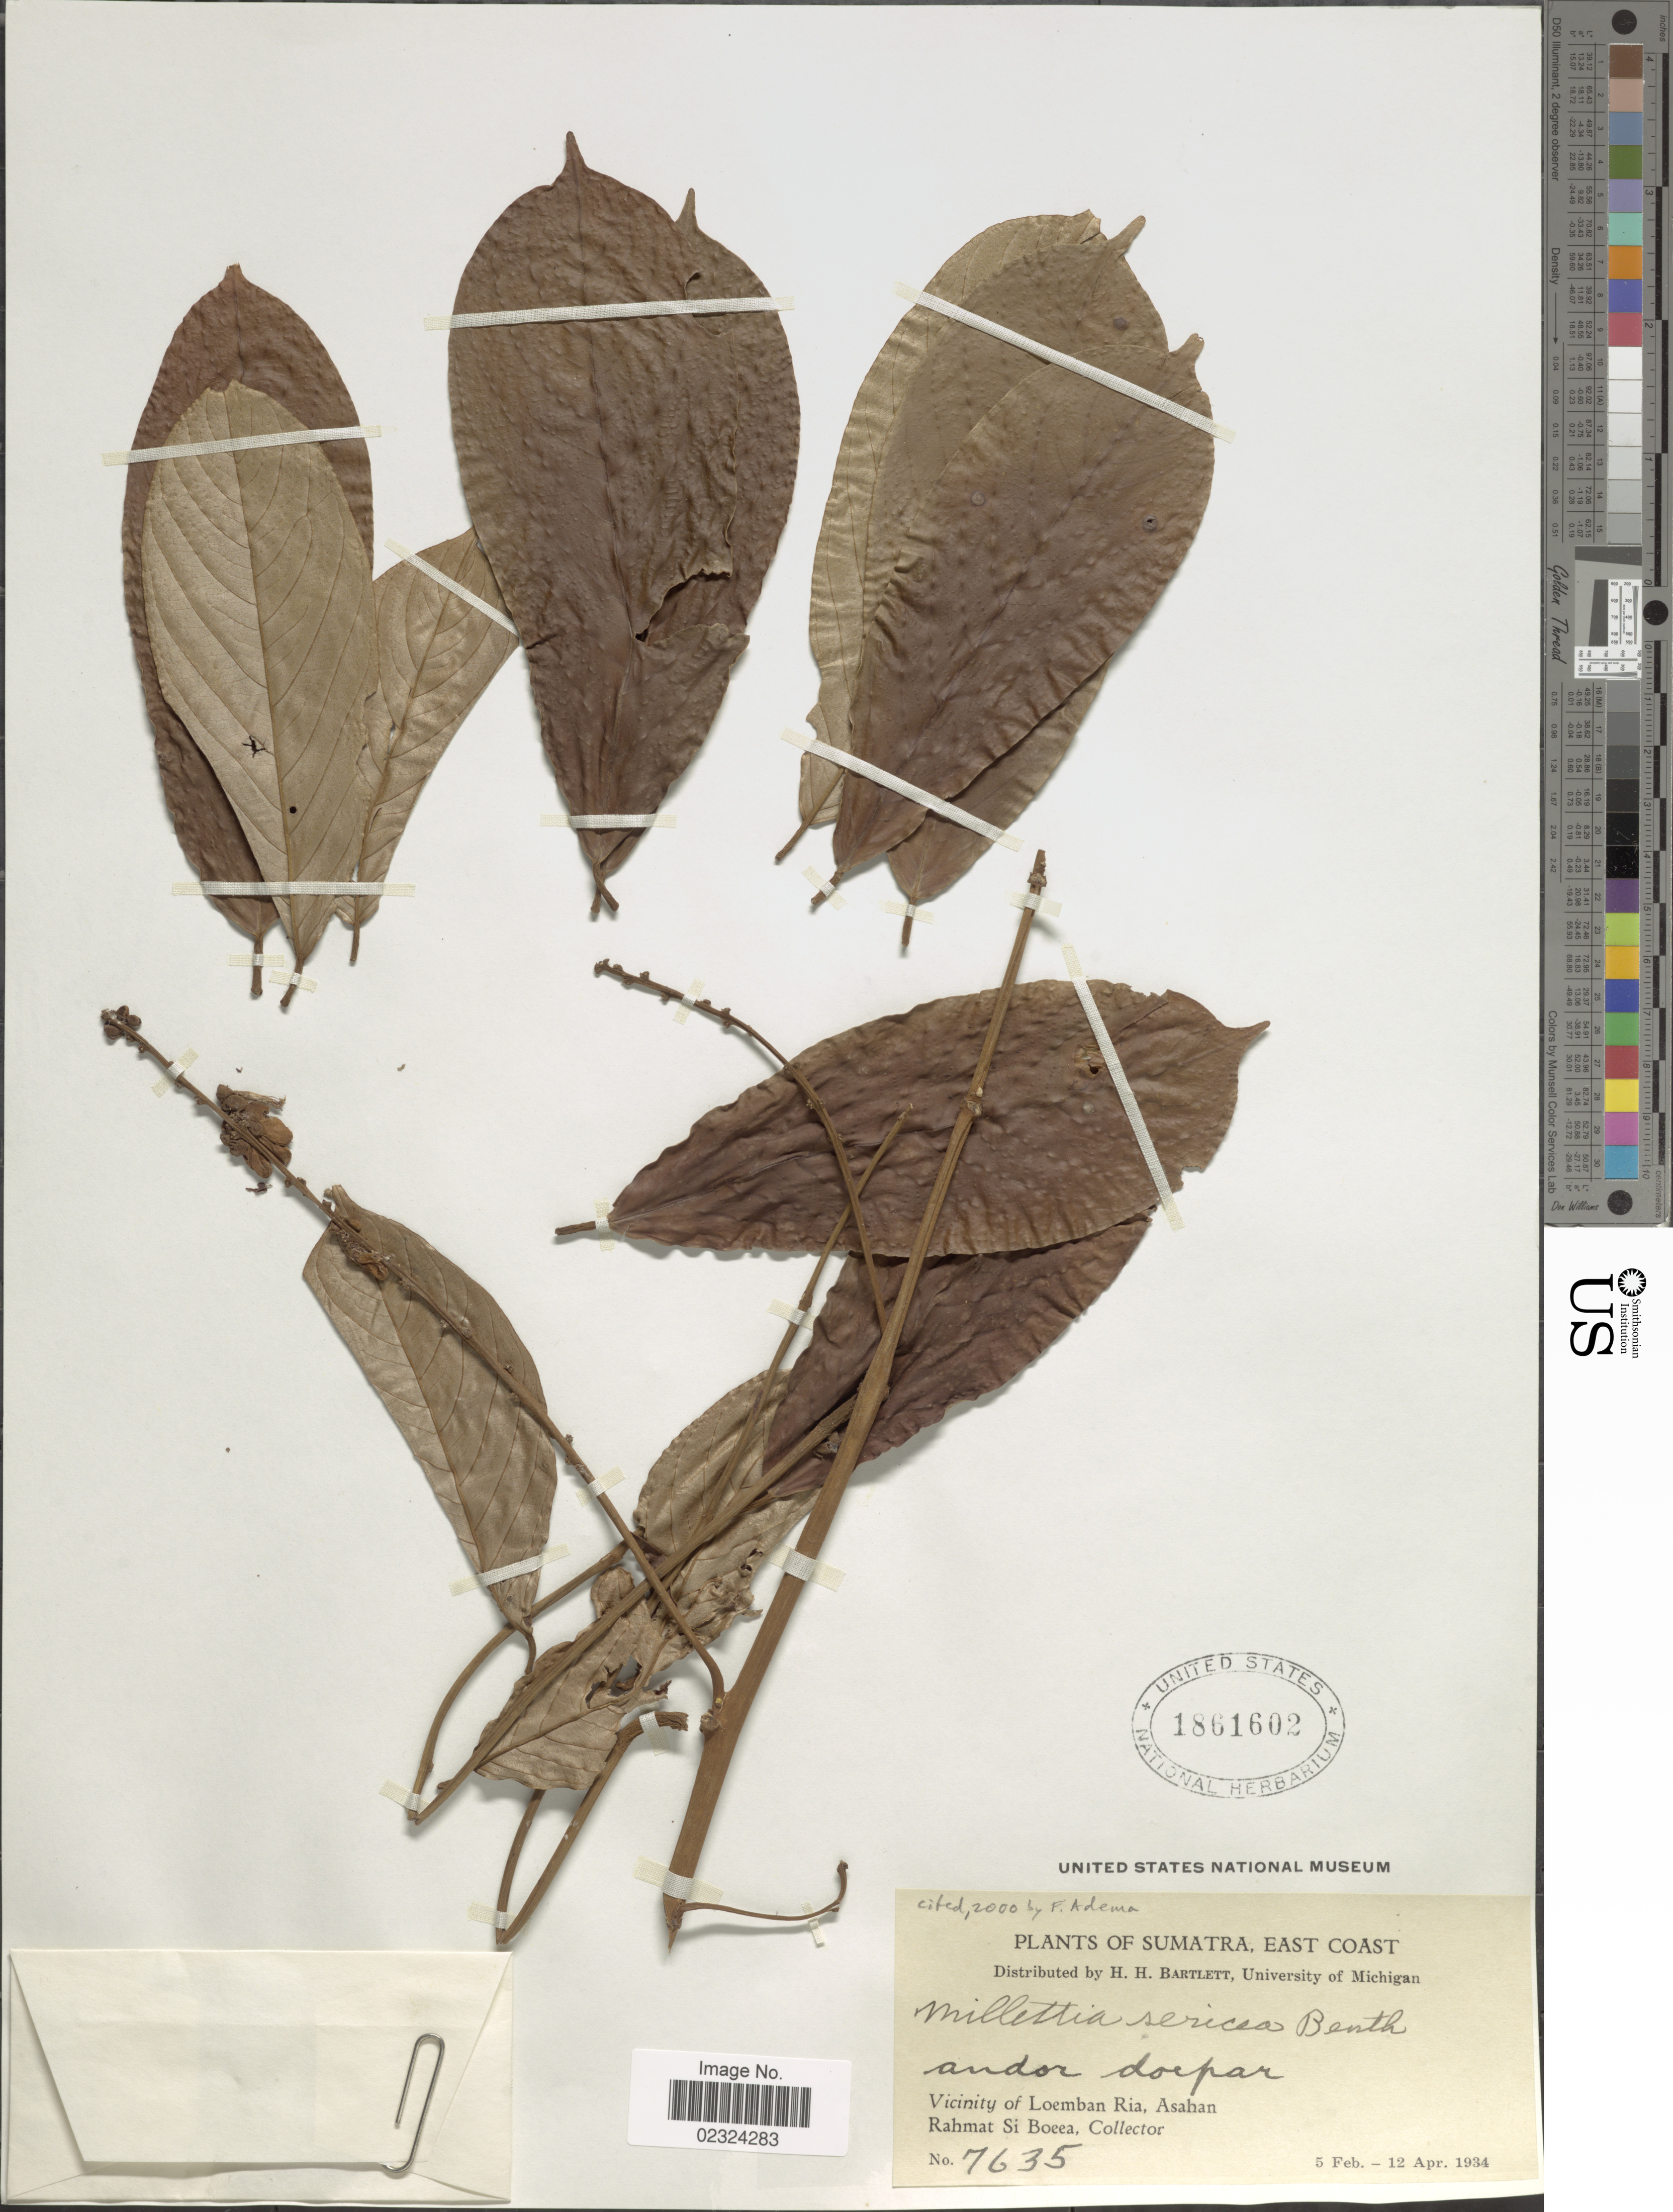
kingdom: Plantae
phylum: Tracheophyta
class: Magnoliopsida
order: Fabales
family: Fabaceae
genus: Millettia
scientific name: Millettia sericea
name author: (Vent.) Wight & Arn.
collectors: Rahmat Si Boeea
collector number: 7635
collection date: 1934-02-05/1934-04-12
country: Indonesia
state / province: Sumatra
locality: East Coast. Vicinity of Loemban Ria, Asahan.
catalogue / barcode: US 1861602